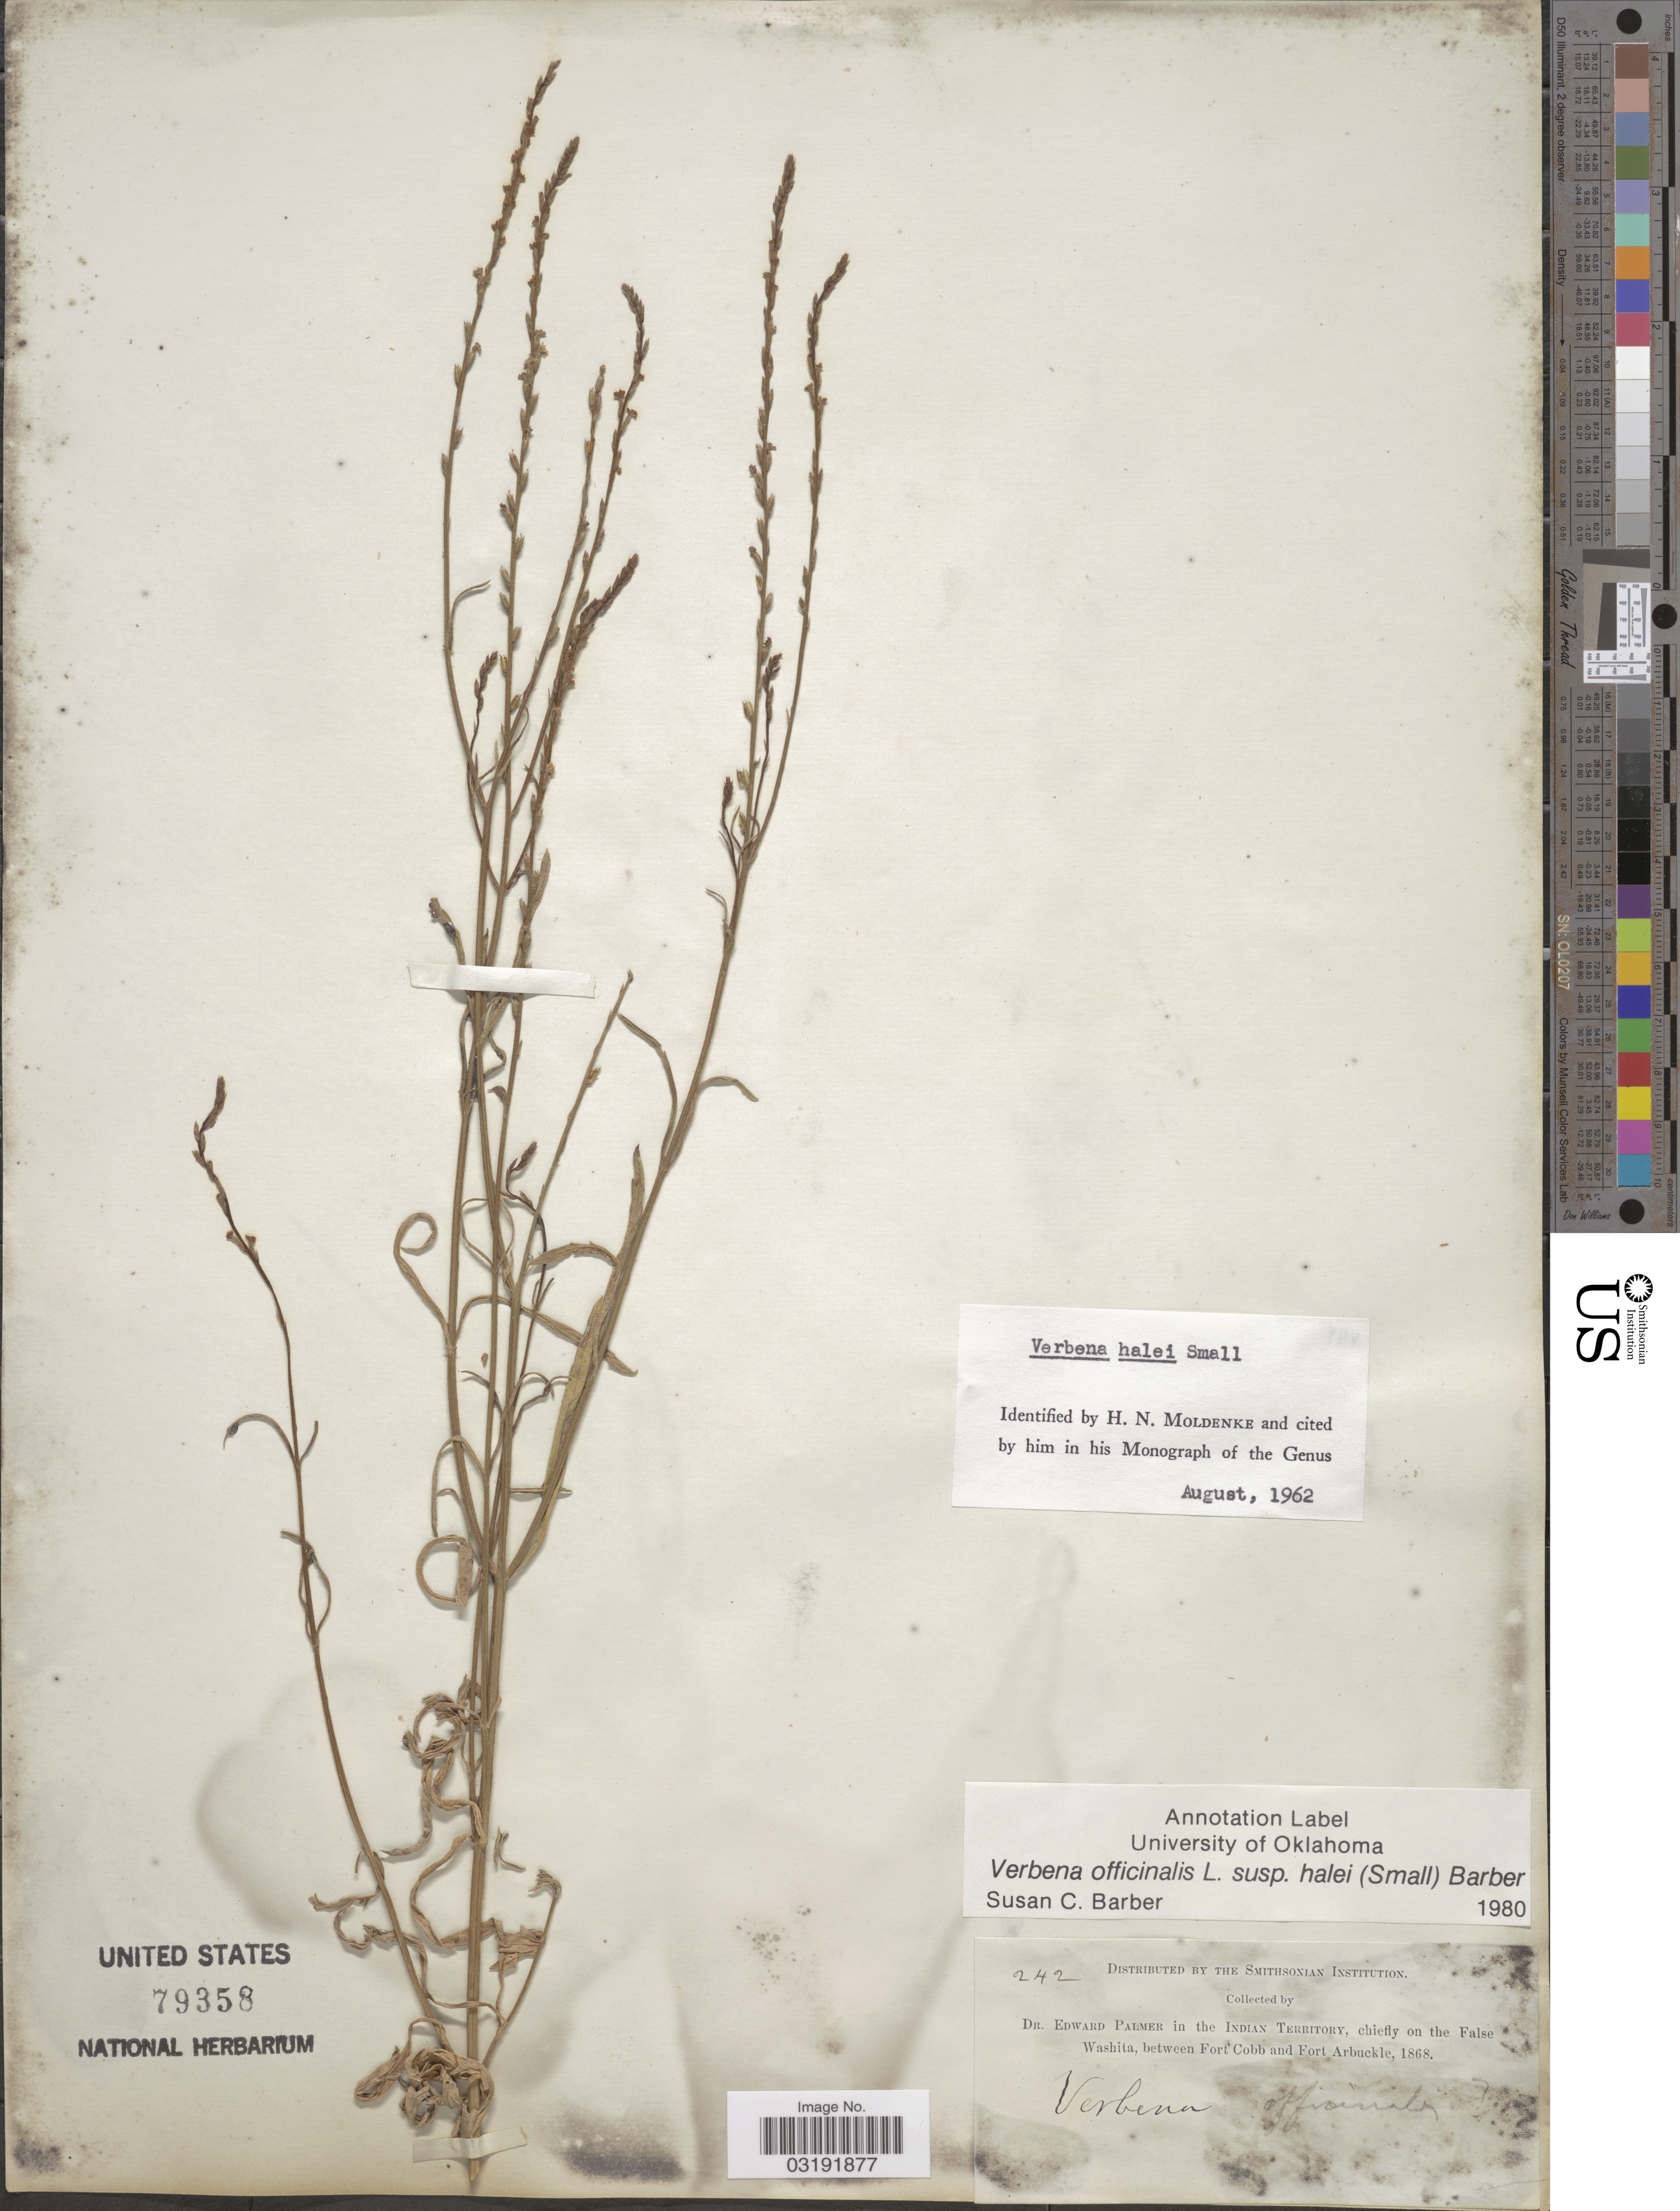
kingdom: Plantae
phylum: Tracheophyta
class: Magnoliopsida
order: Lamiales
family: Verbenaceae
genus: Verbena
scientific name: Verbena officinalis subsp. halei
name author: L.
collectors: E. Palmer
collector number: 242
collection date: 1868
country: United States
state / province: Oklahoma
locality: In the Indian Territory, chiefly on the False Washita, between Fort Cobb and Fort Arbuckle.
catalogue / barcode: US 79358